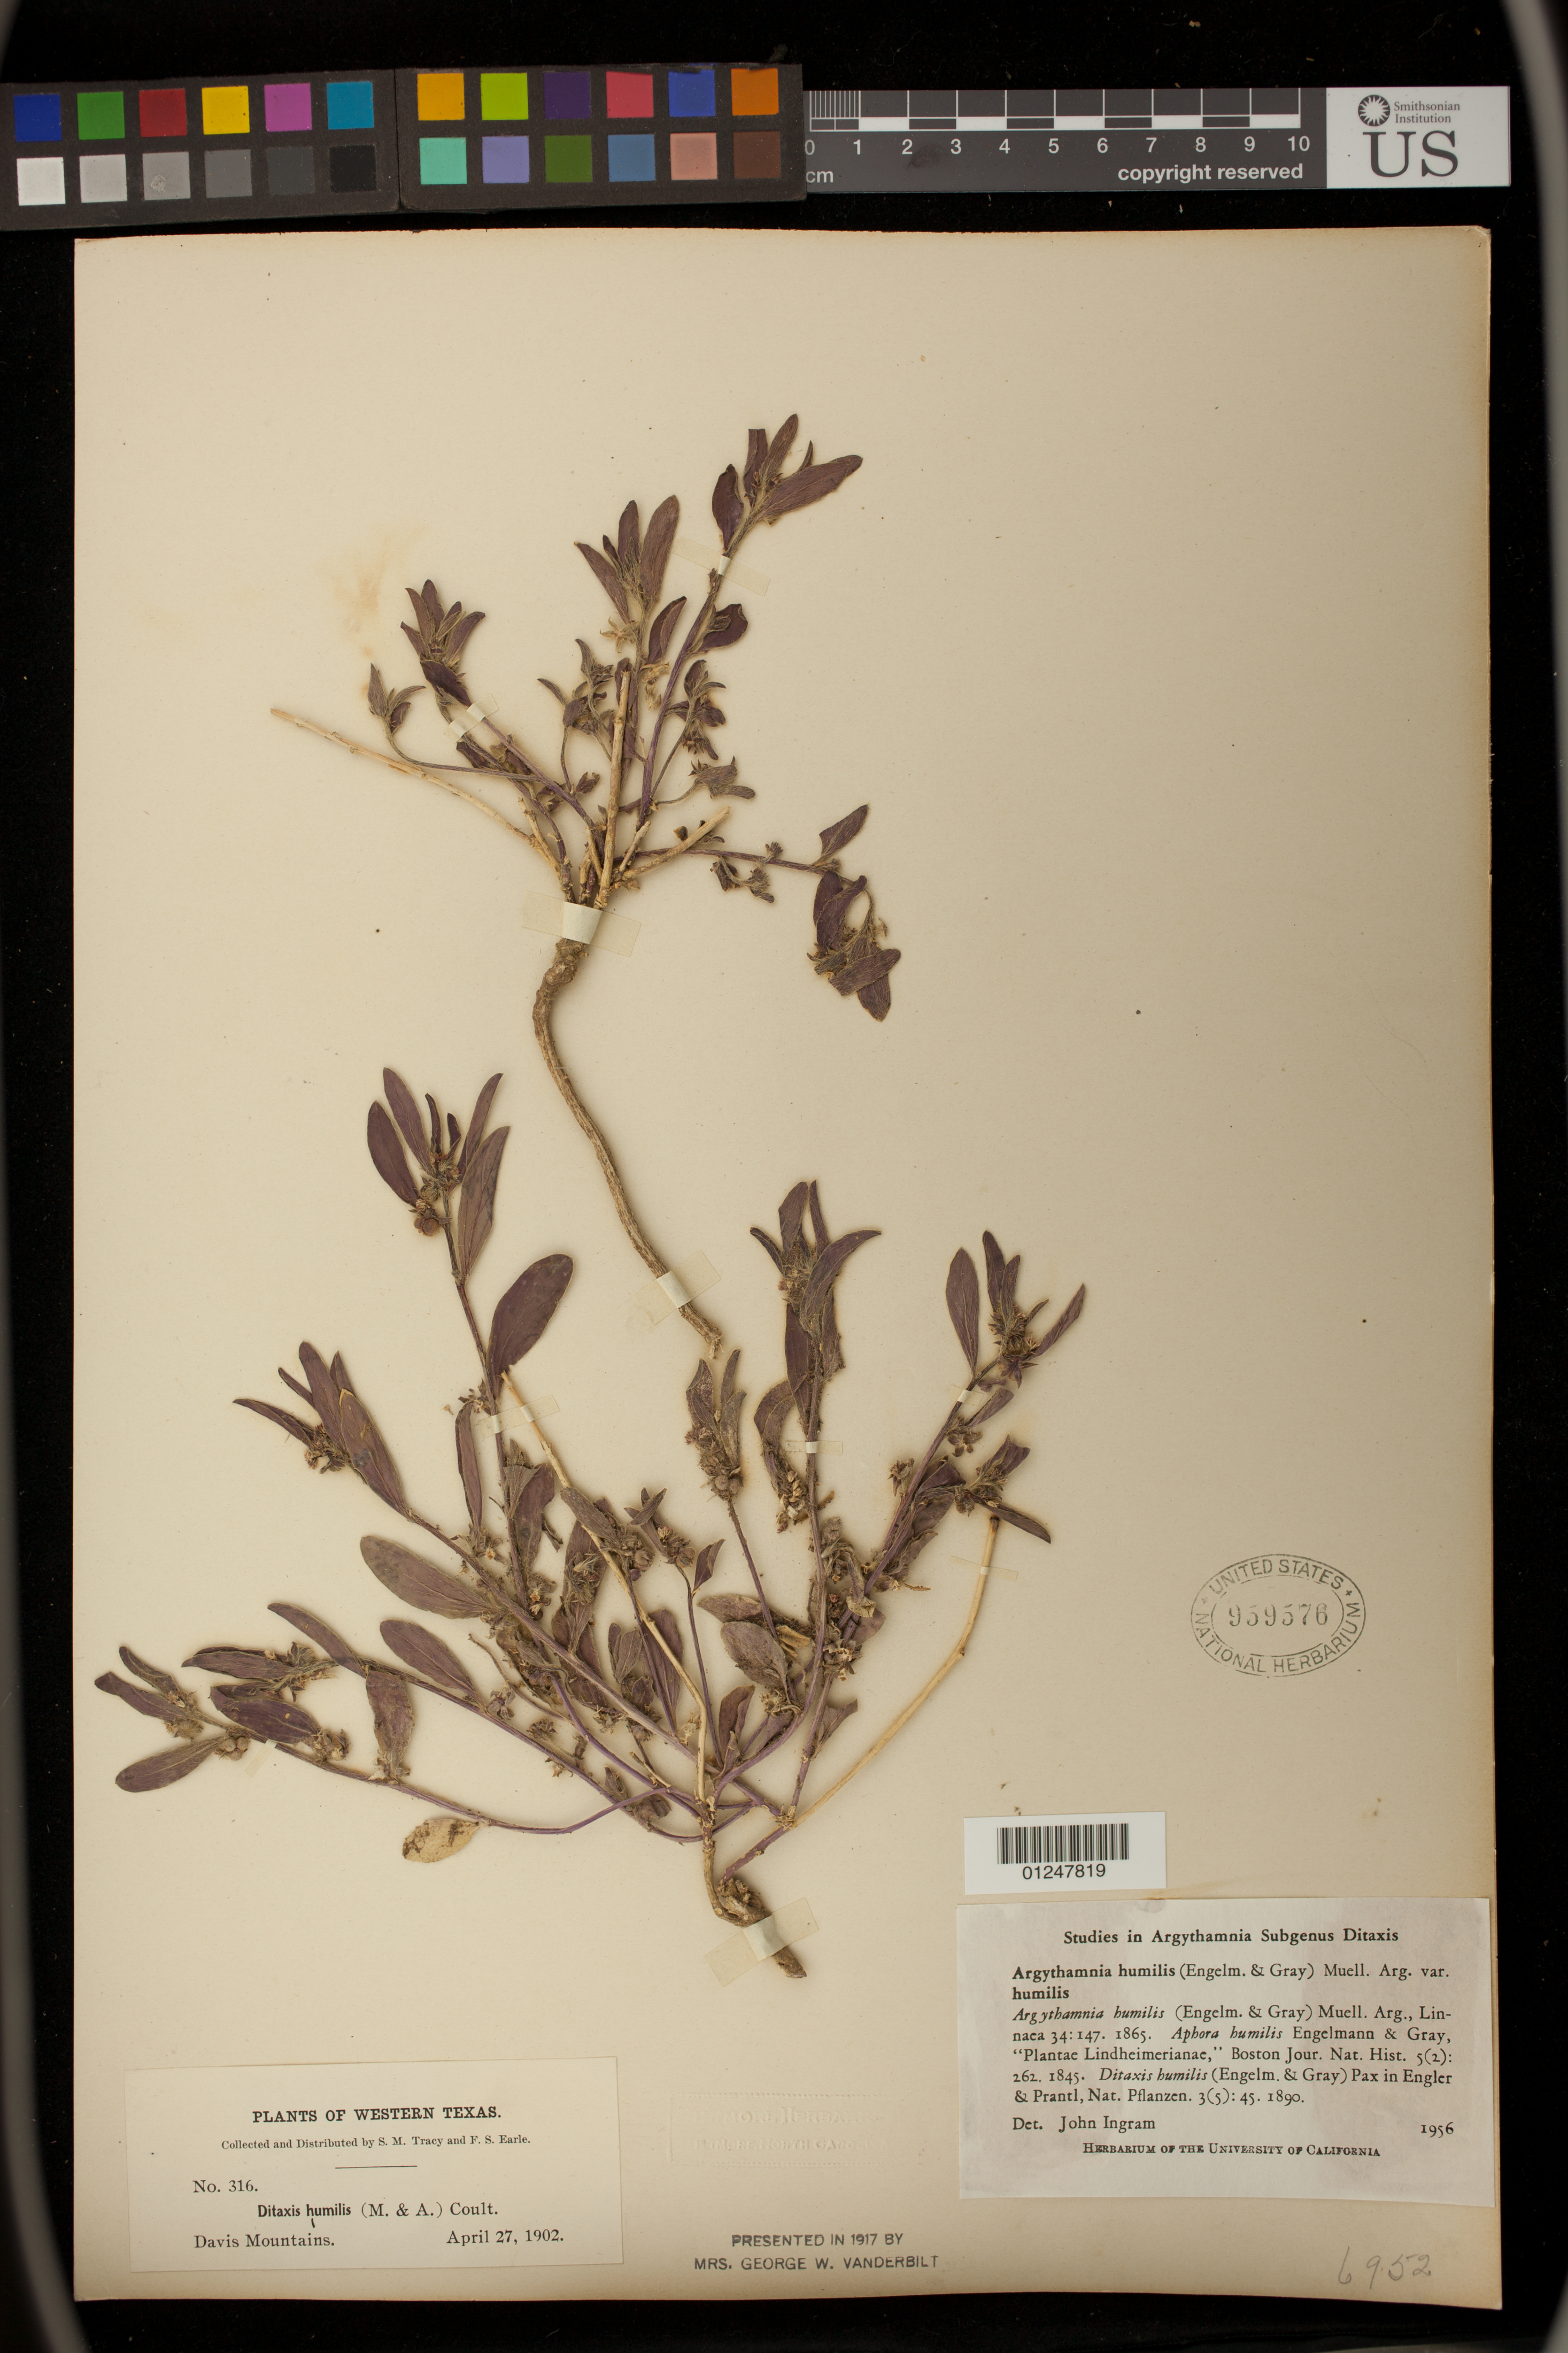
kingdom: Plantae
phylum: Tracheophyta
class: Magnoliopsida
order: Malpighiales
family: Euphorbiaceae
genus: Argythamnia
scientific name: Argythamnia humilis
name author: (Engelm. & A. Gray) Müll. Arg.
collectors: S. M. Tracy & F. S. Earle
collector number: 316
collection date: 1902-04-27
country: United States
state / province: Texas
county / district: Jeff Davis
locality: Davis Mountains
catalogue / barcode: US 959576